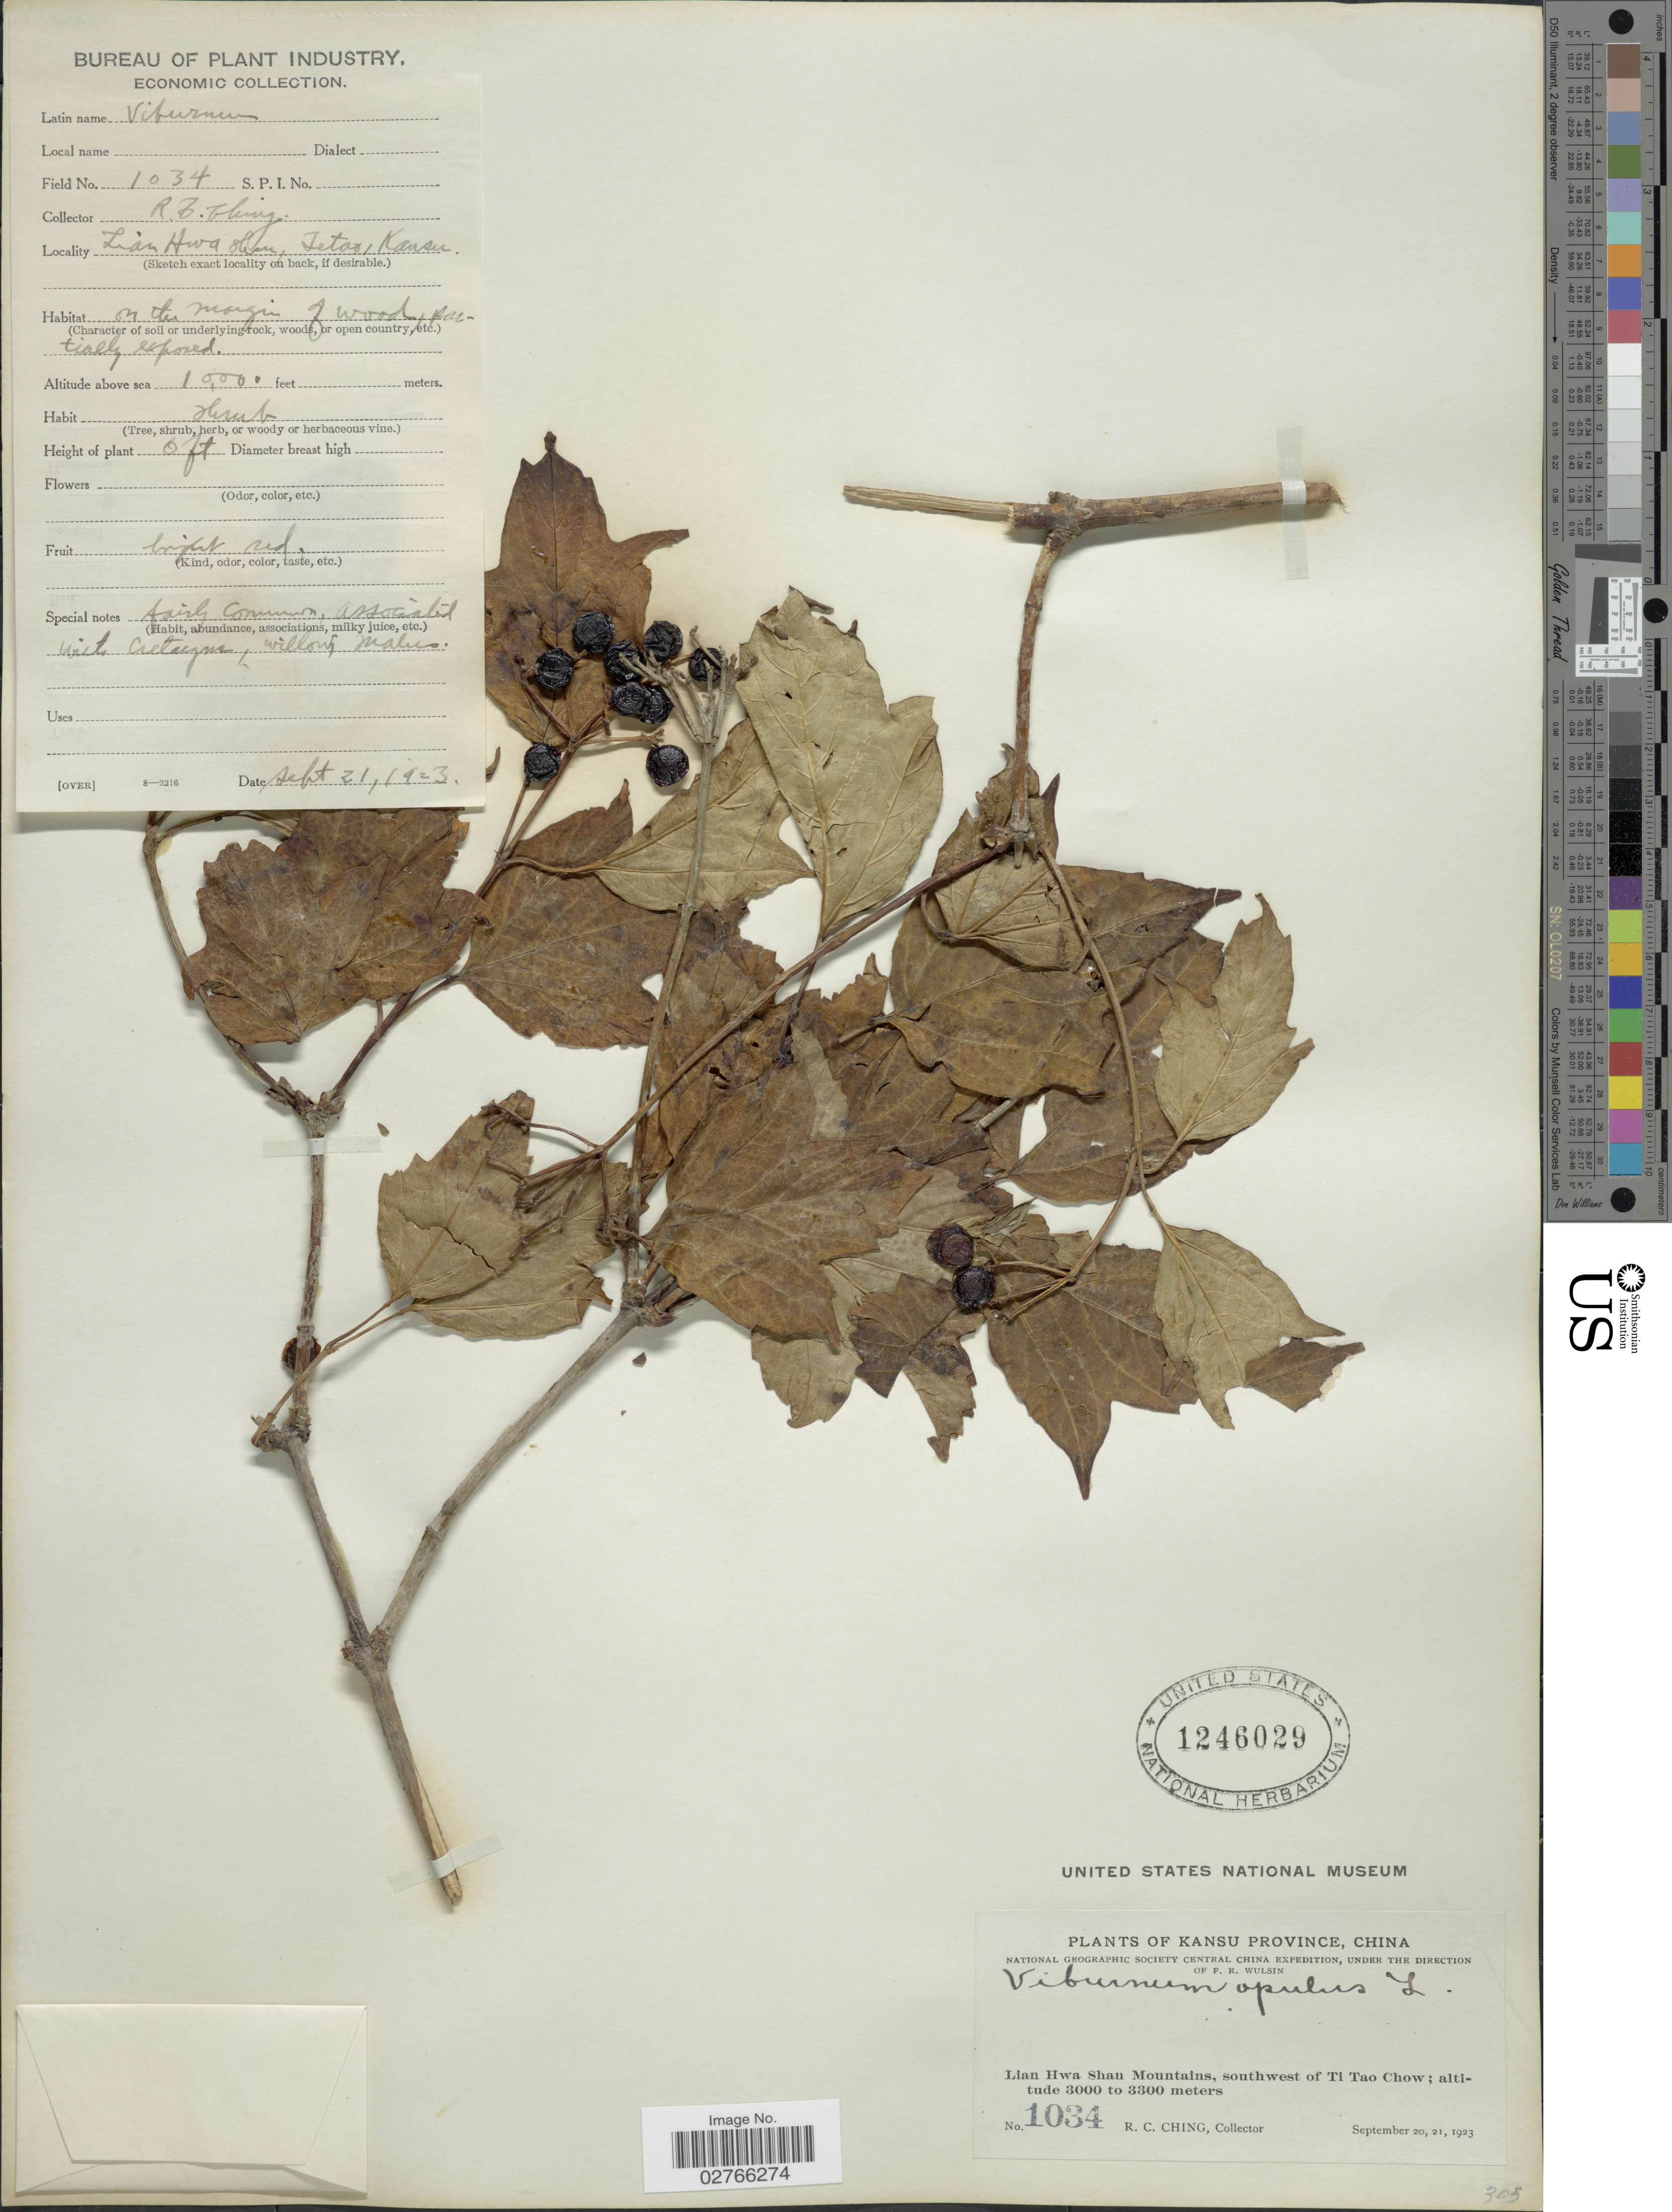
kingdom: Plantae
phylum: Tracheophyta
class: Magnoliopsida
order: Dipsacales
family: Viburnaceae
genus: Viburnum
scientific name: Viburnum opulus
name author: L.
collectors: R. C. Ching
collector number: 1034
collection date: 1923-09-21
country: China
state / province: Gansu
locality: Kansu Province, Lian Hwa Shan Mountains, southwest of Ti Tao Chow.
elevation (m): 305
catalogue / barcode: US 1246029